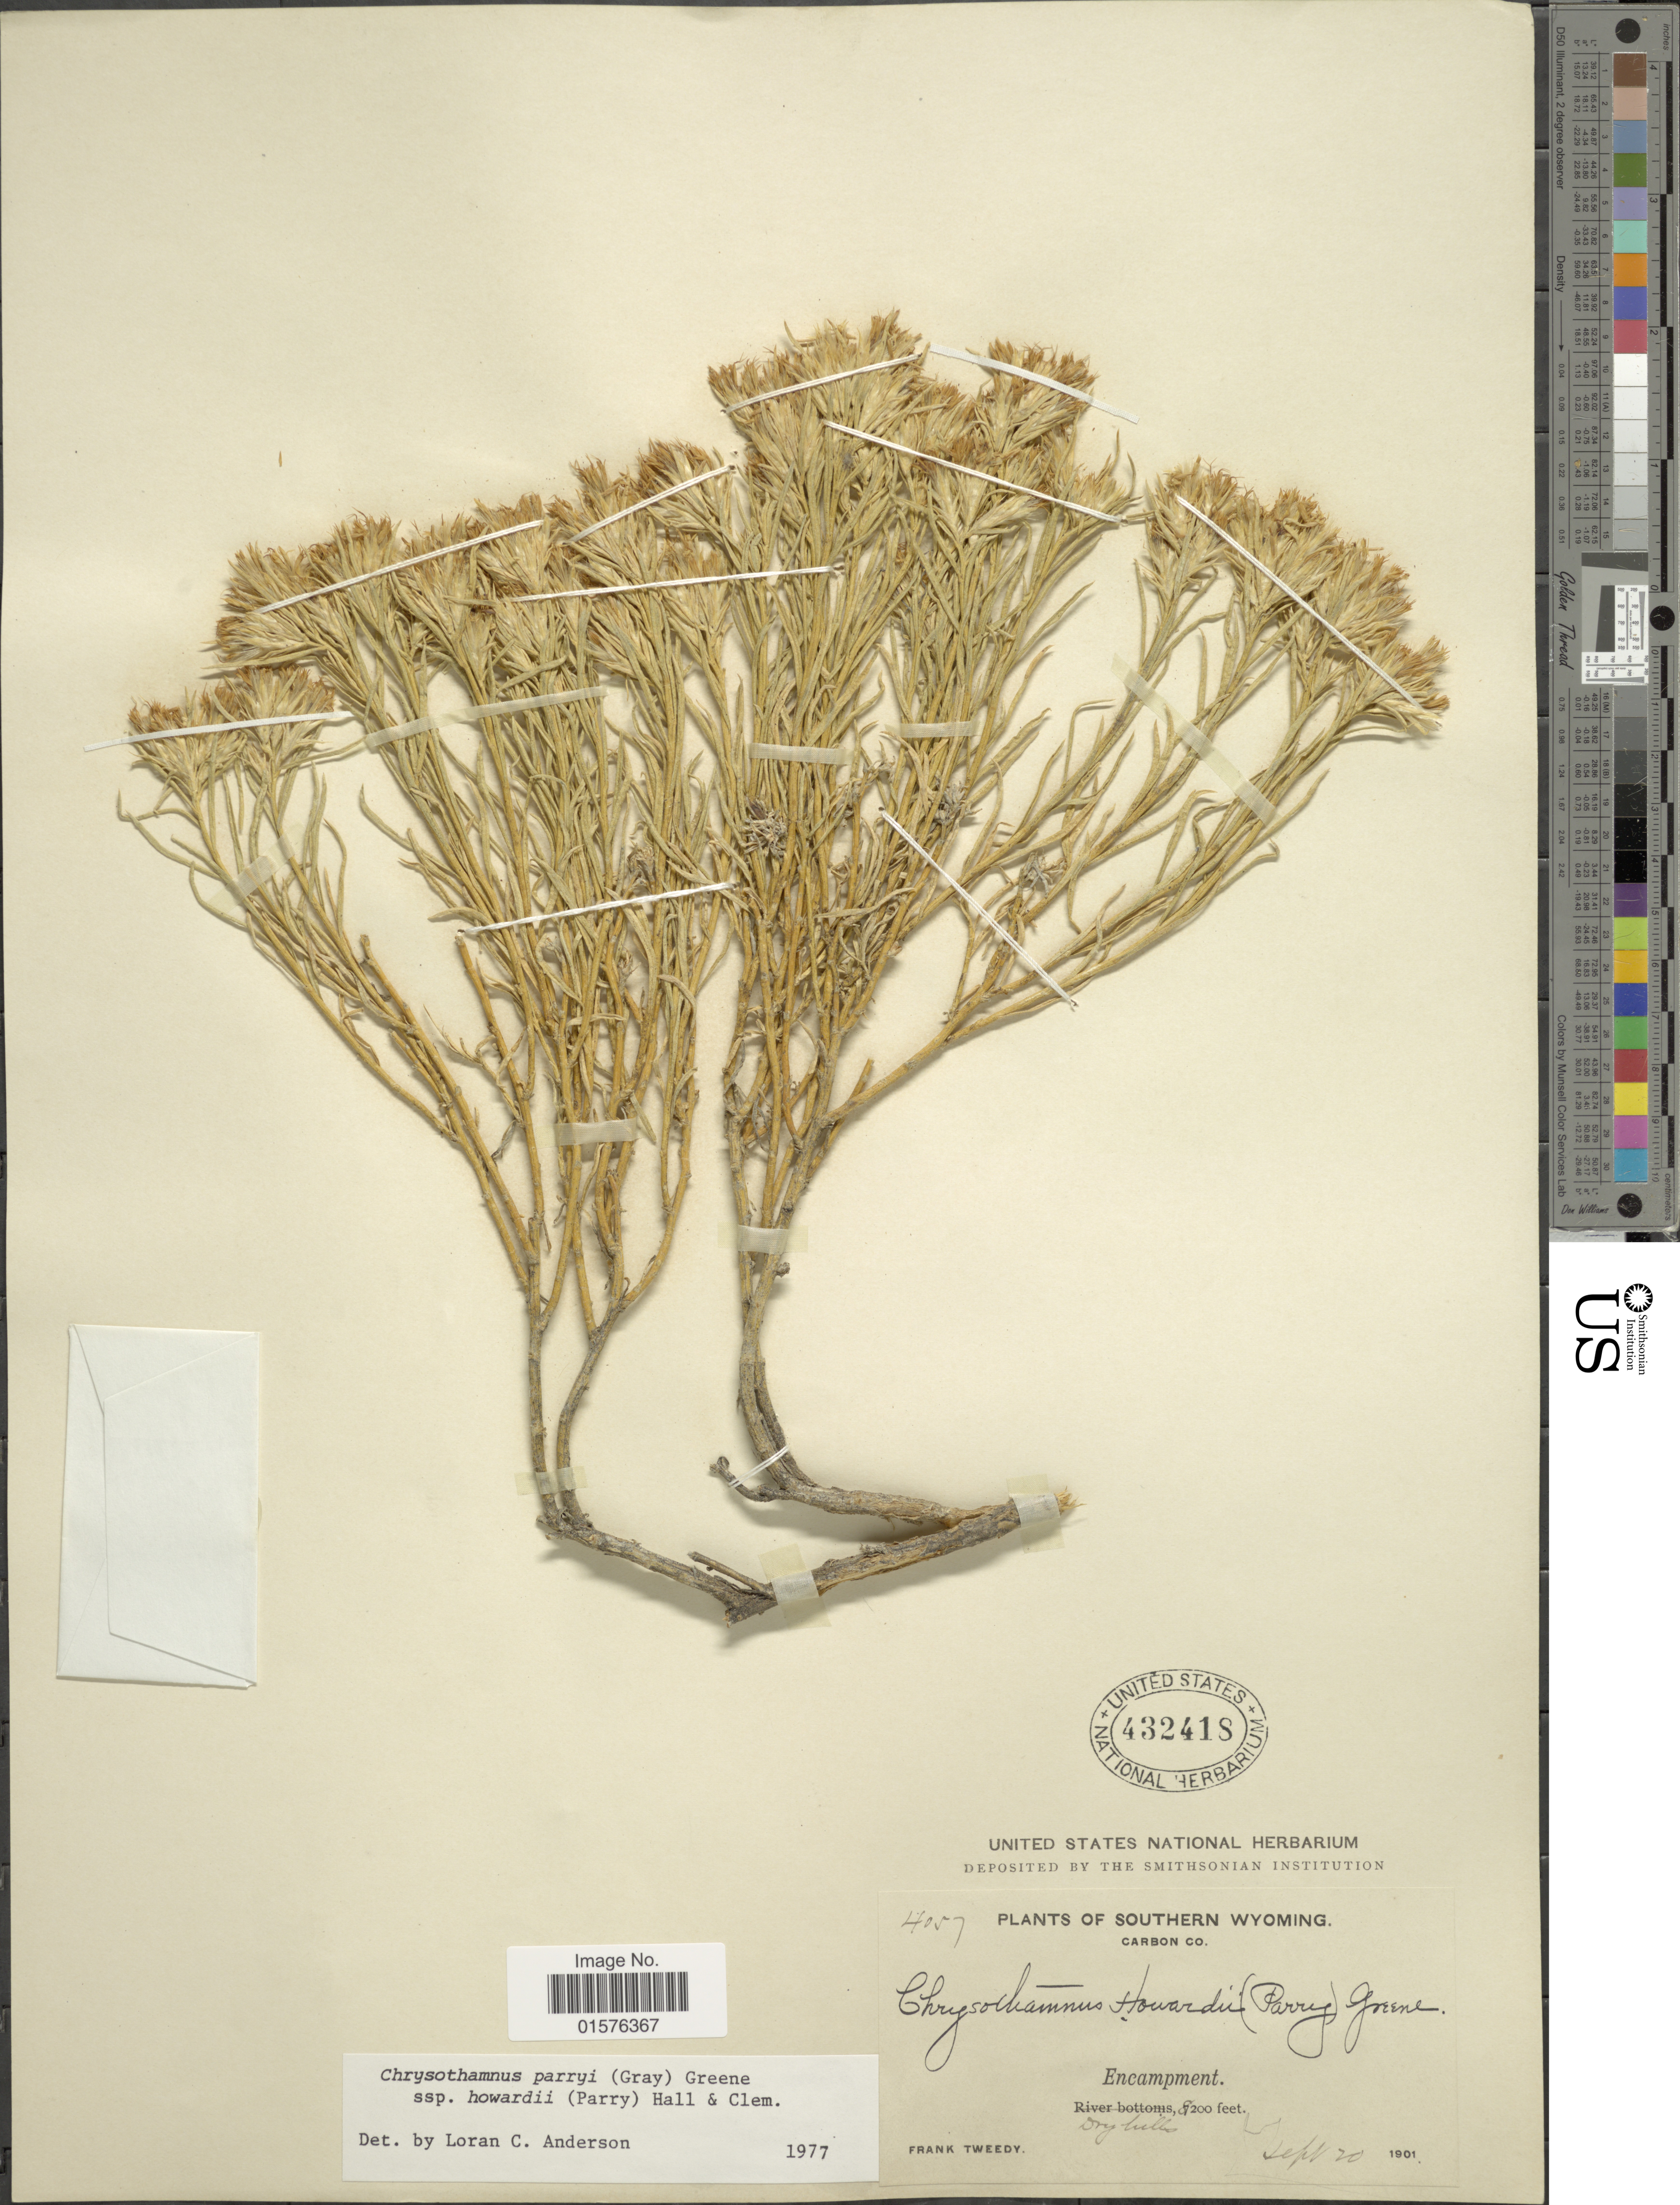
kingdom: Plantae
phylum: Tracheophyta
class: Magnoliopsida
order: Asterales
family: Asteraceae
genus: Ericameria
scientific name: Ericameria parryi var. howardii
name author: (A. Gray) G.L. Nesom & G.I. Baird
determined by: Urbatsch, Lowell E., Curator (LSU), Louisiana State University (UNITED STATES)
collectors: F. Tweedy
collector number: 4057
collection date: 1901-09-20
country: United States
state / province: Wyoming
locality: Southern Wyoming, Carbon Co, Encampment.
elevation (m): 2499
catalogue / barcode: US 432418